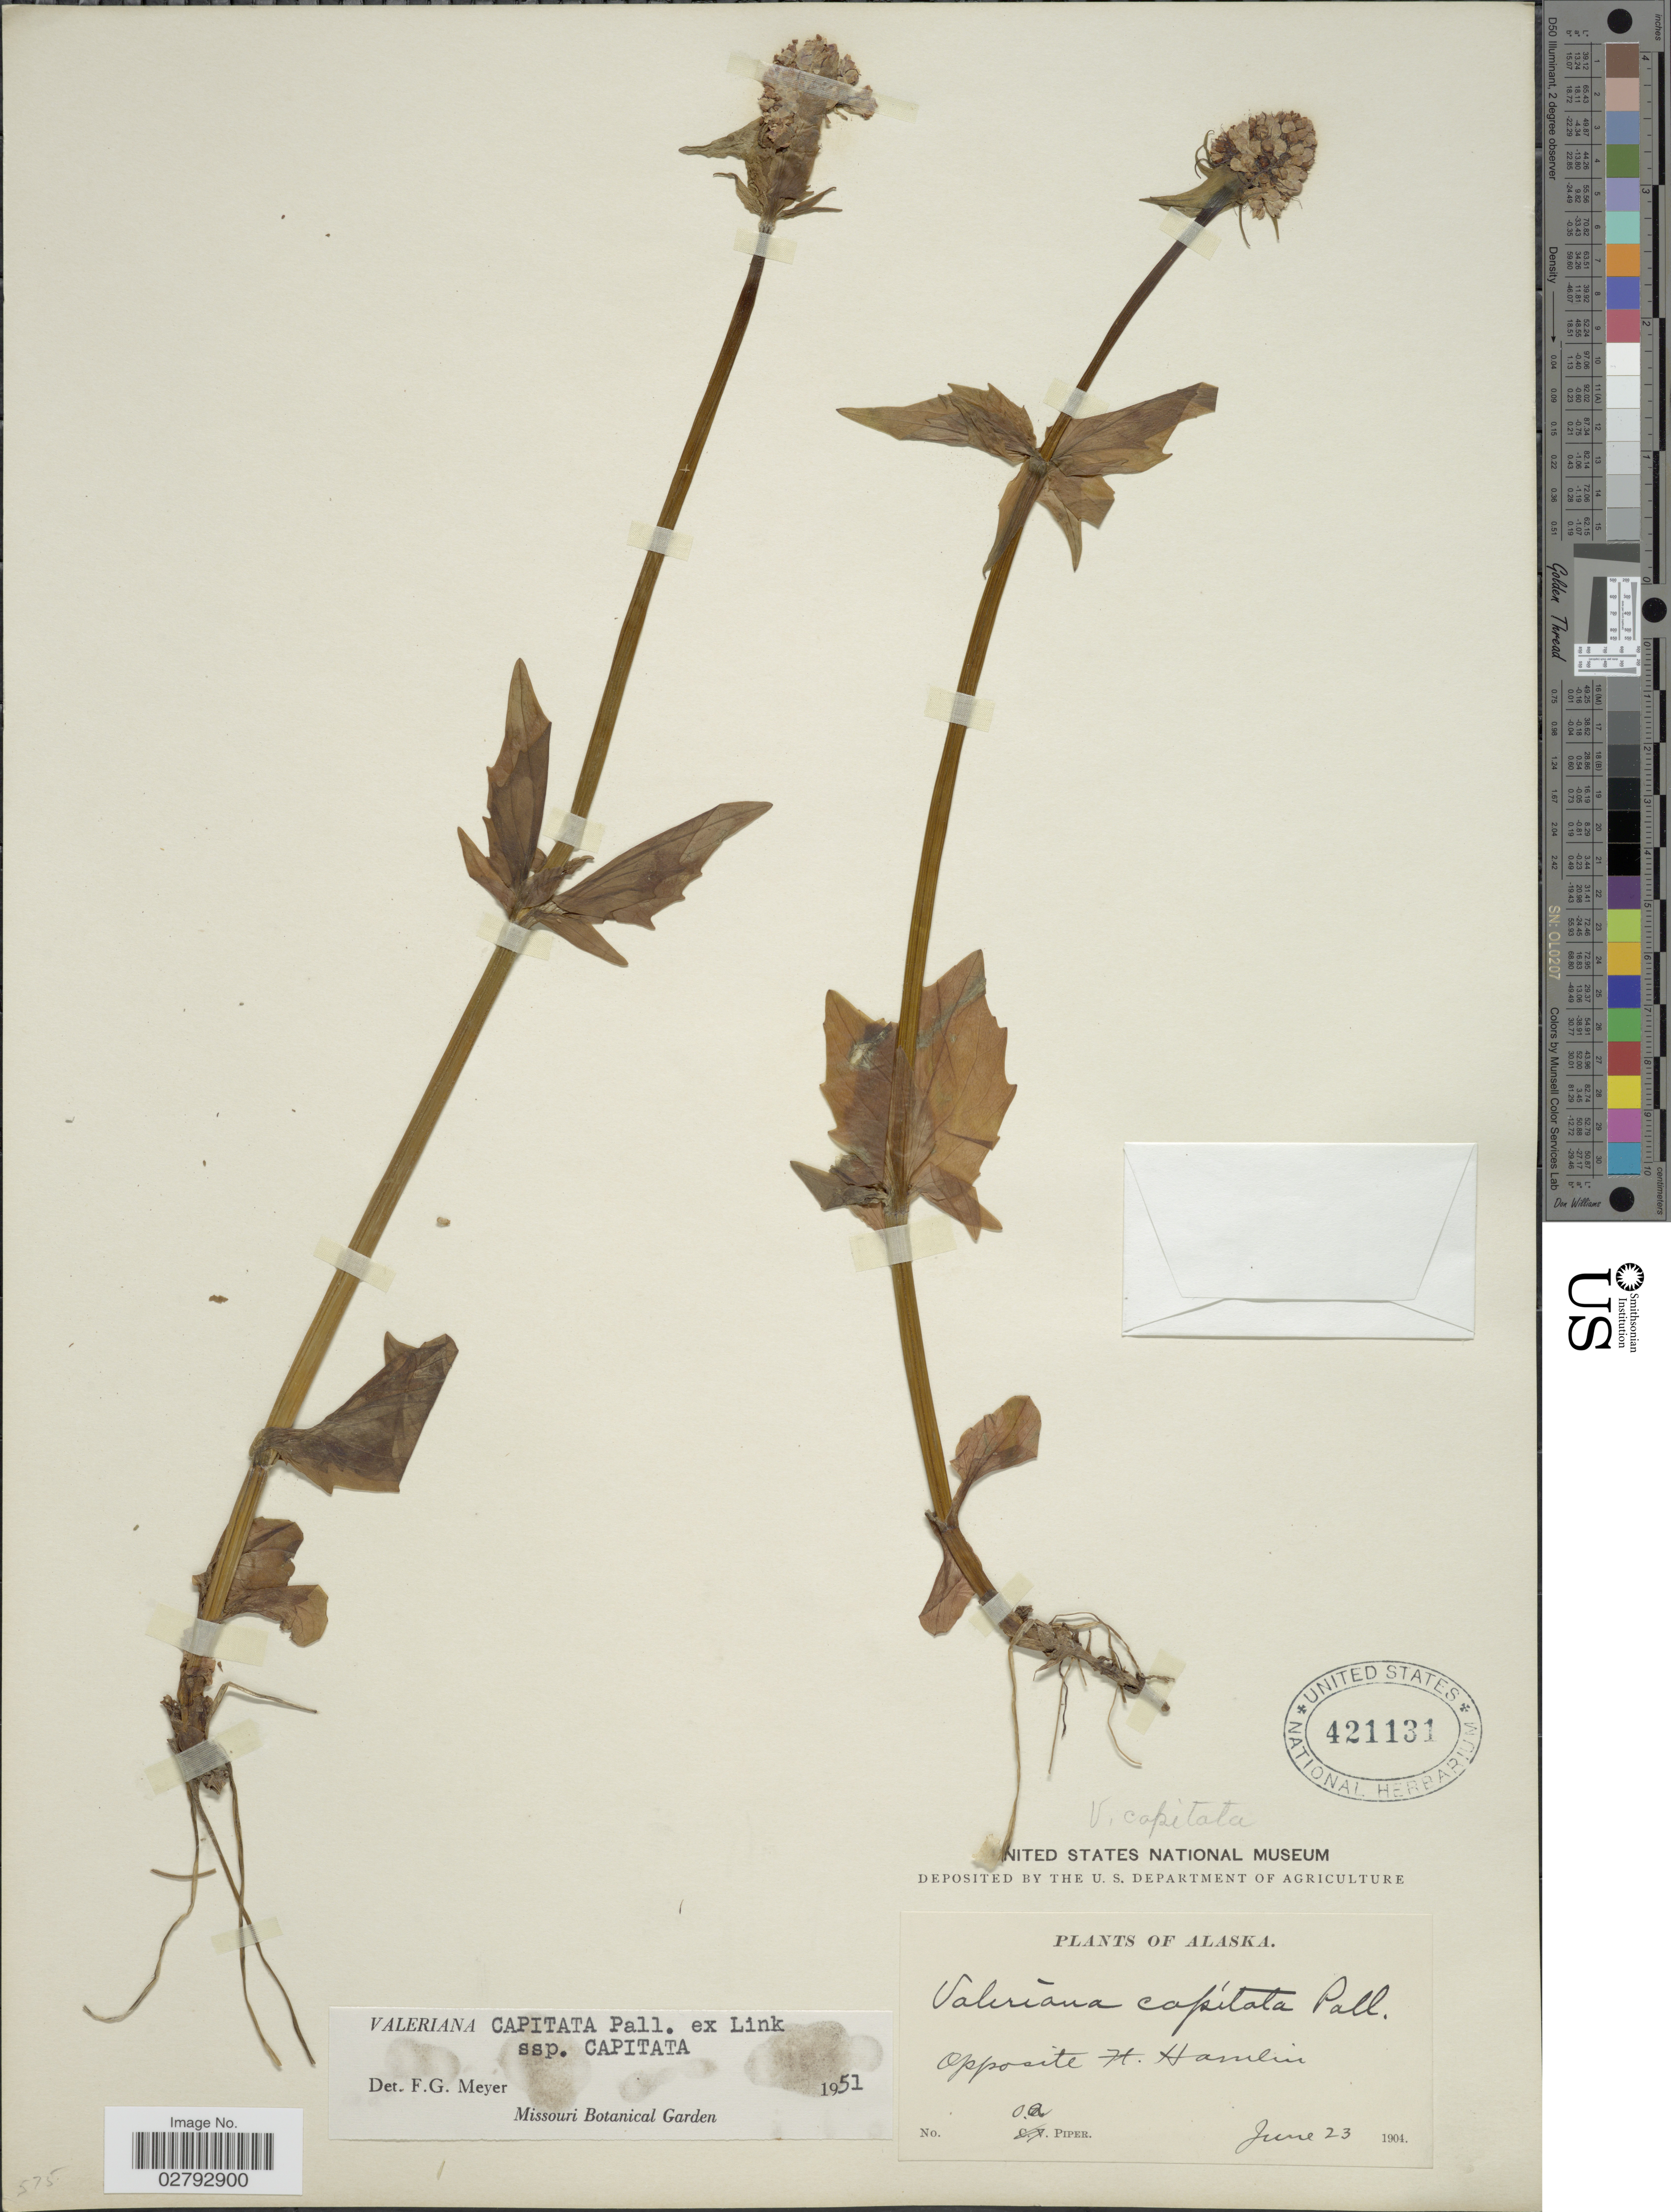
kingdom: Plantae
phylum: Tracheophyta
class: Magnoliopsida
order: Dipsacales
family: Caprifoliaceae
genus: Valeriana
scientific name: Valeriana capitata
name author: Link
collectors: O. Piper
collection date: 1904-06-23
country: United States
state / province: Alaska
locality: Opposite Ft. Hamlin.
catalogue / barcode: US 421131